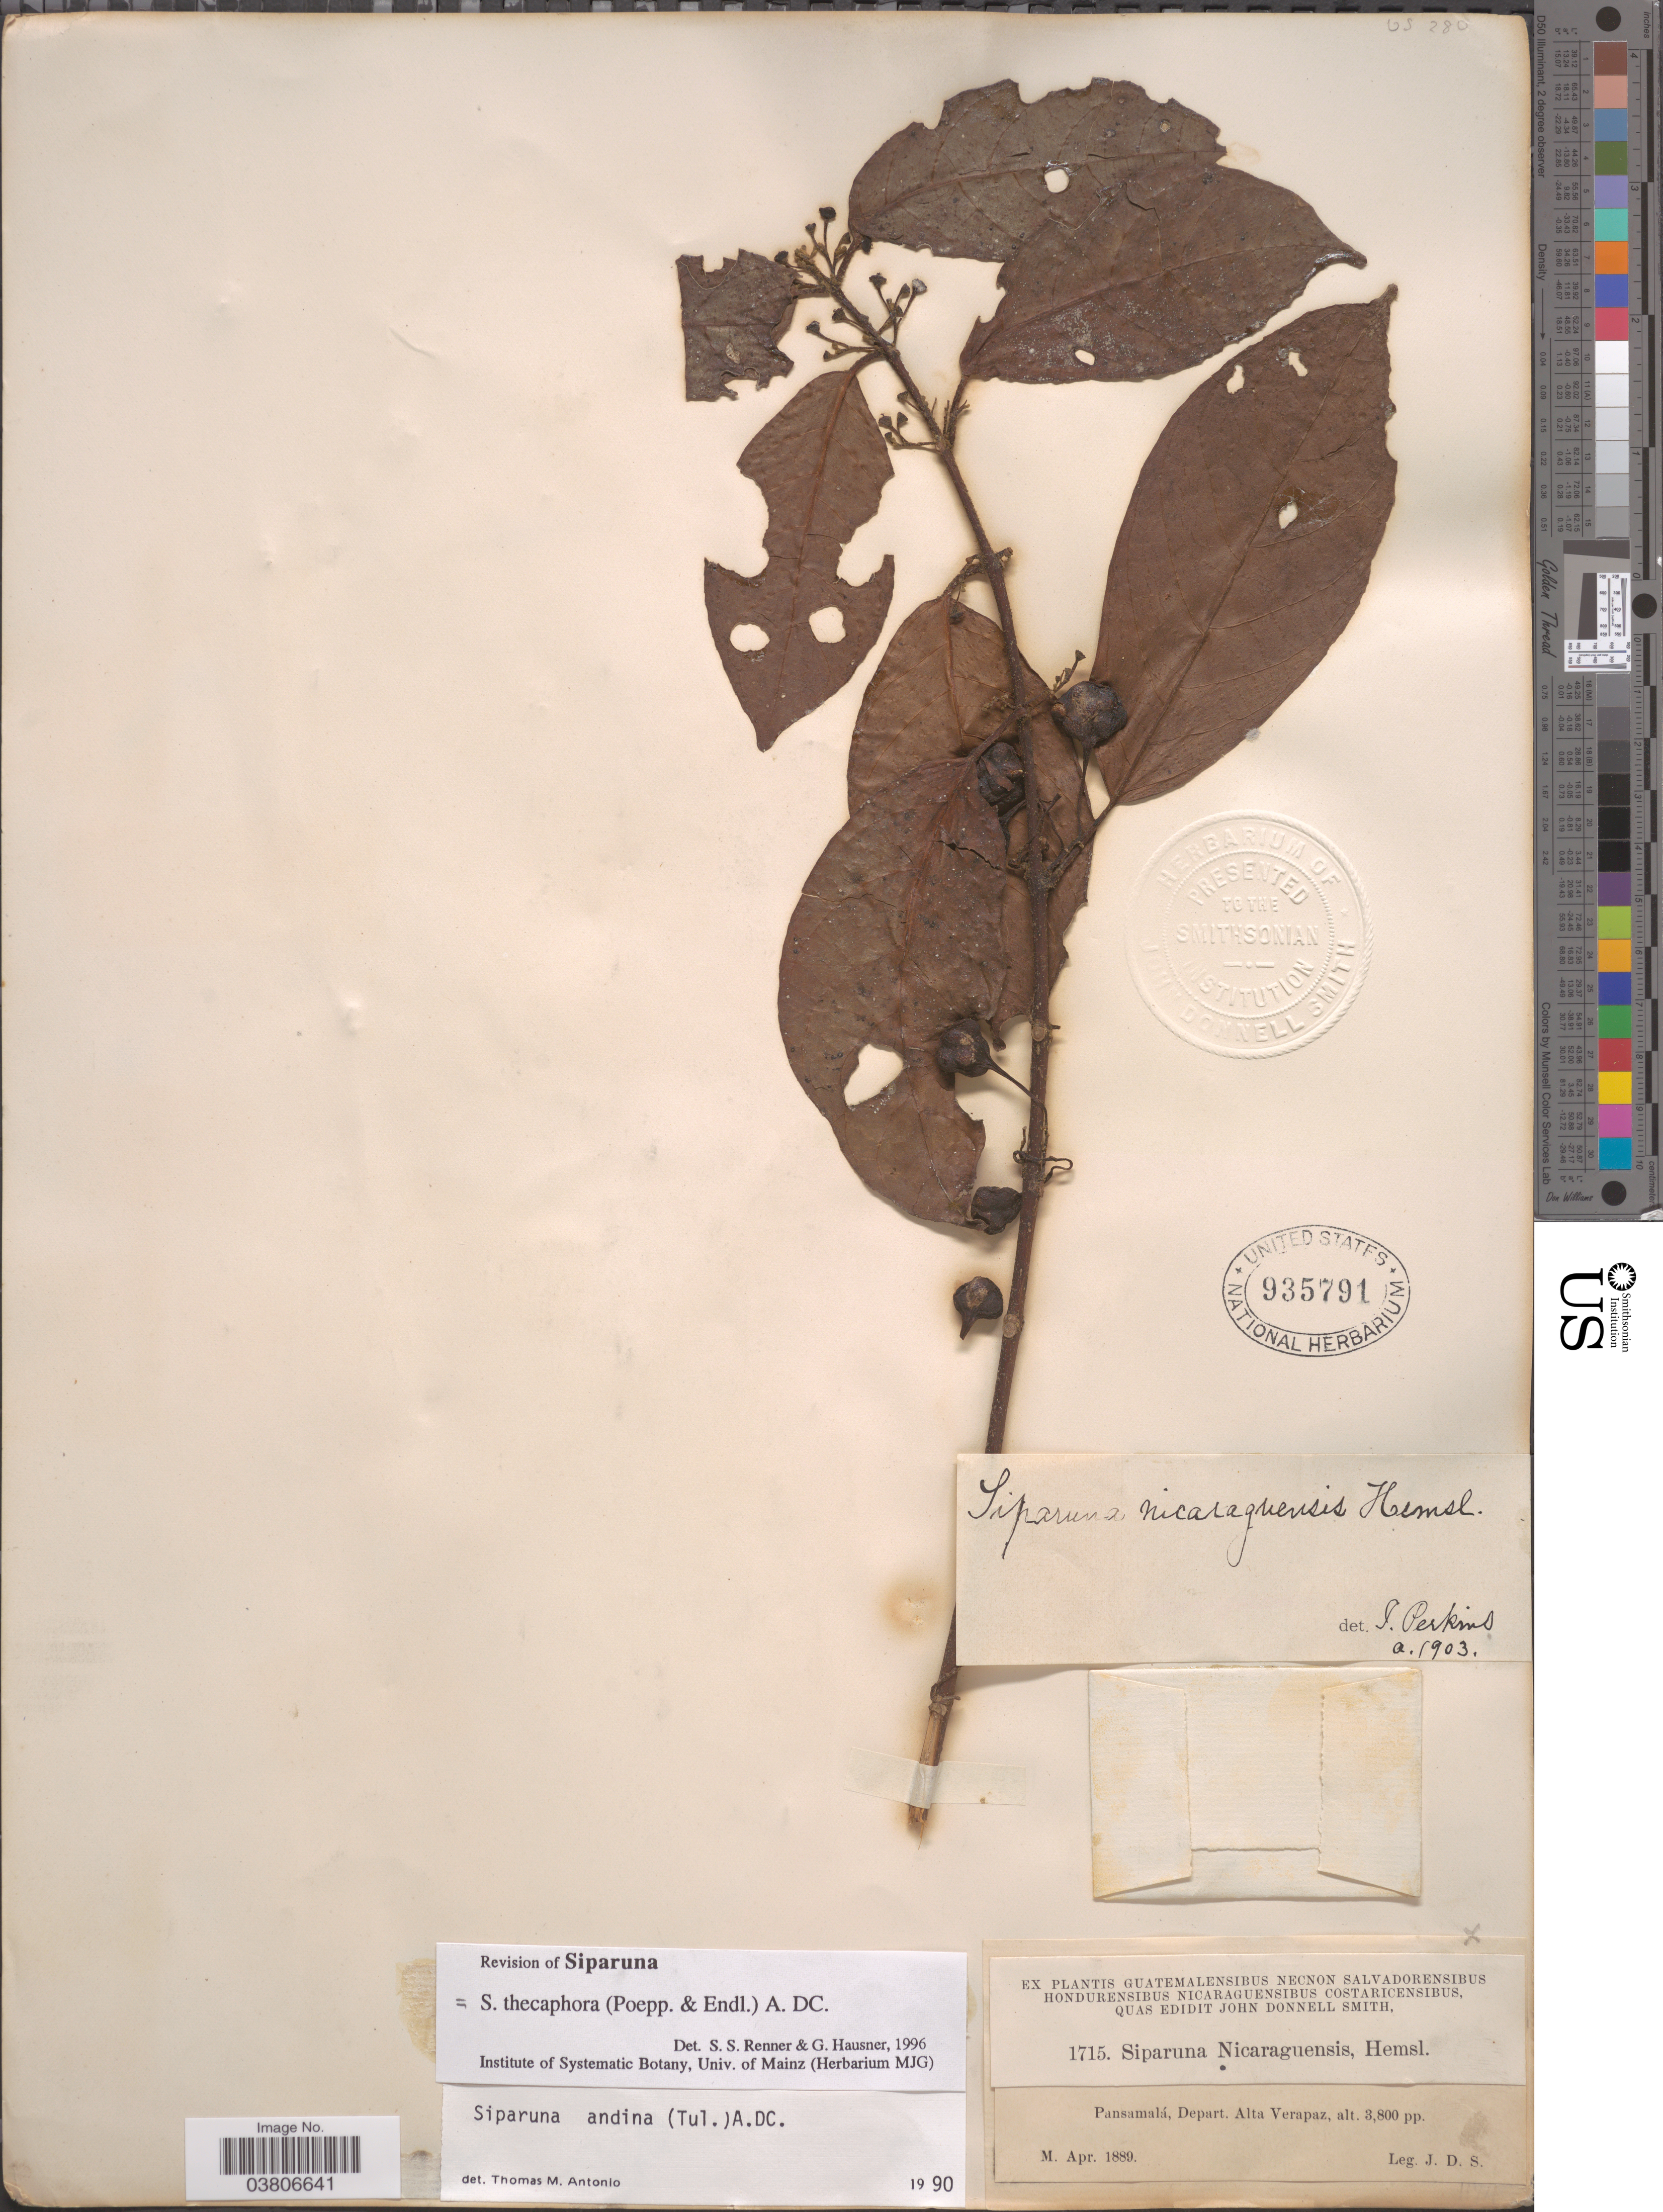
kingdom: Plantae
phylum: Tracheophyta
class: Magnoliopsida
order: Laurales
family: Siparunaceae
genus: Siparuna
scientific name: Siparuna thecaphora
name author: (Poepp. & Endl.) A. DC.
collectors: J. Donnell Smith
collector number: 1715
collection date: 1889-04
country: Guatemala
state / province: Alta Verapaz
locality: Pansamalá, Depart. Alta Verapaz.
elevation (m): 1158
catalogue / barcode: US 935791